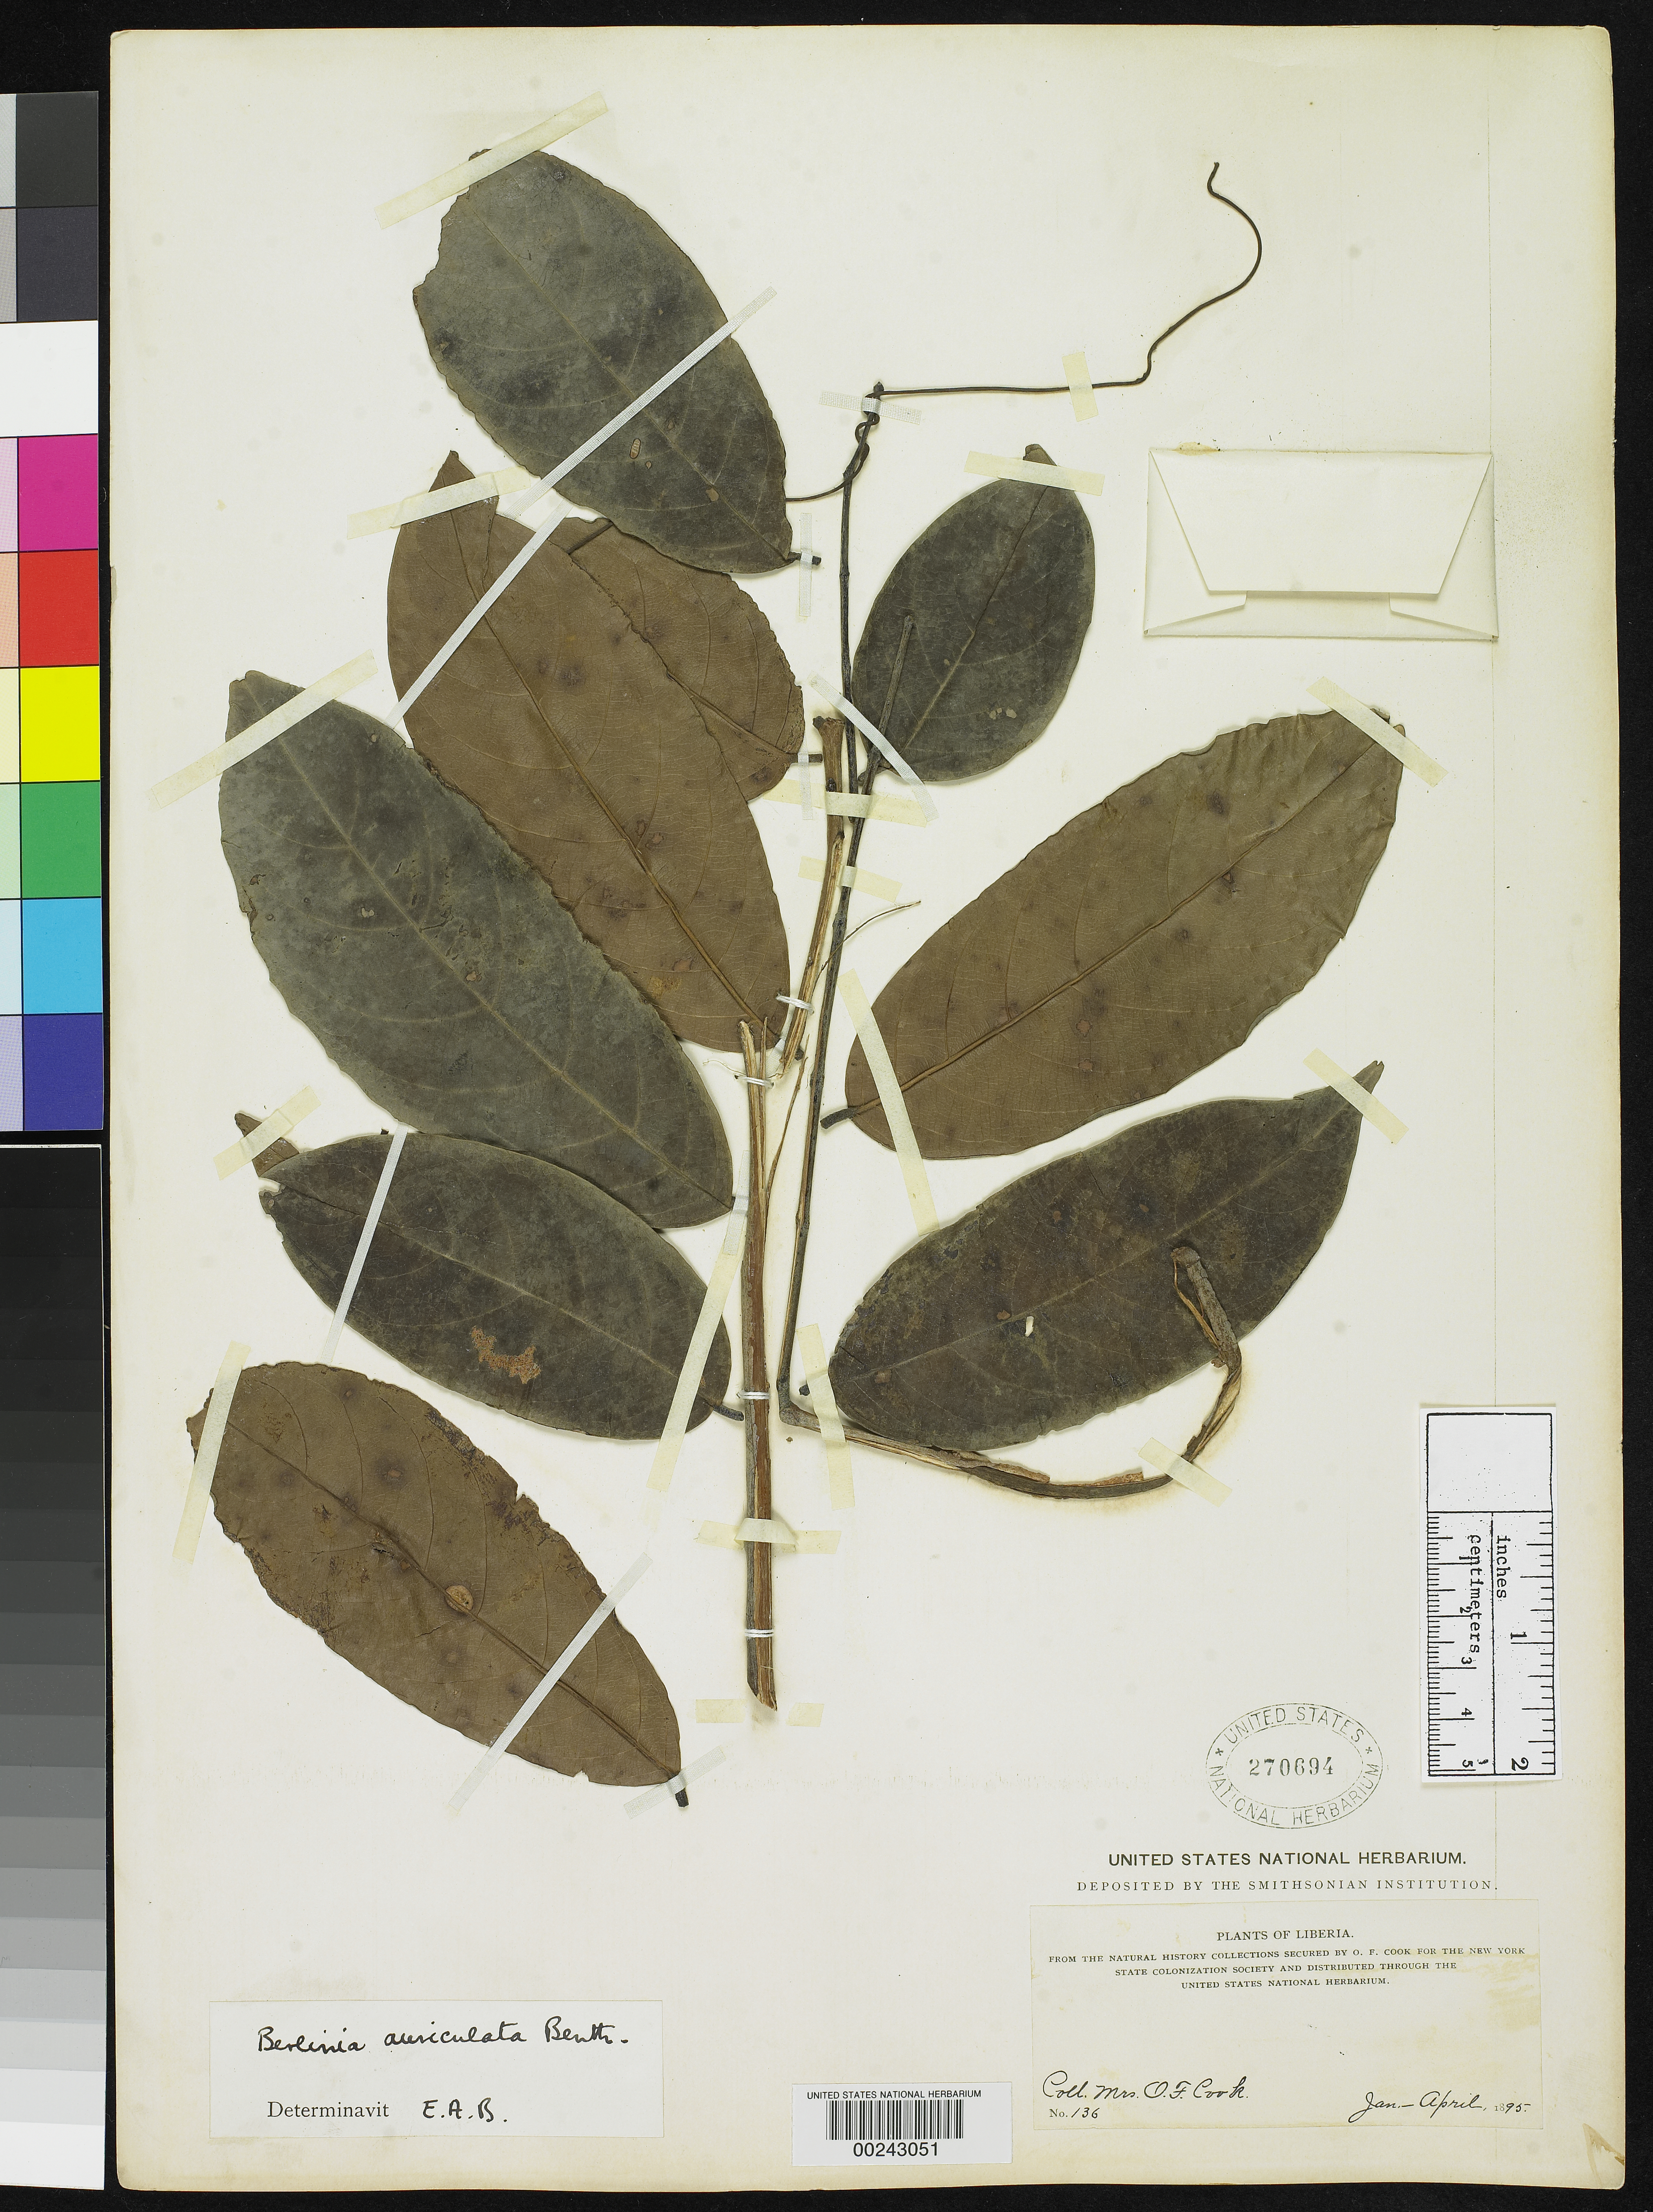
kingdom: Plantae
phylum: Tracheophyta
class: Magnoliopsida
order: Fabales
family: Fabaceae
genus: Berlinia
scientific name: Berlinia auriculata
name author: Benth.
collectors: Alice C. Cook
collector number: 136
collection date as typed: Jan 1895 to -- Apr 1895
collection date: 1895-01/1895-04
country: Liberia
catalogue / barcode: US 270694